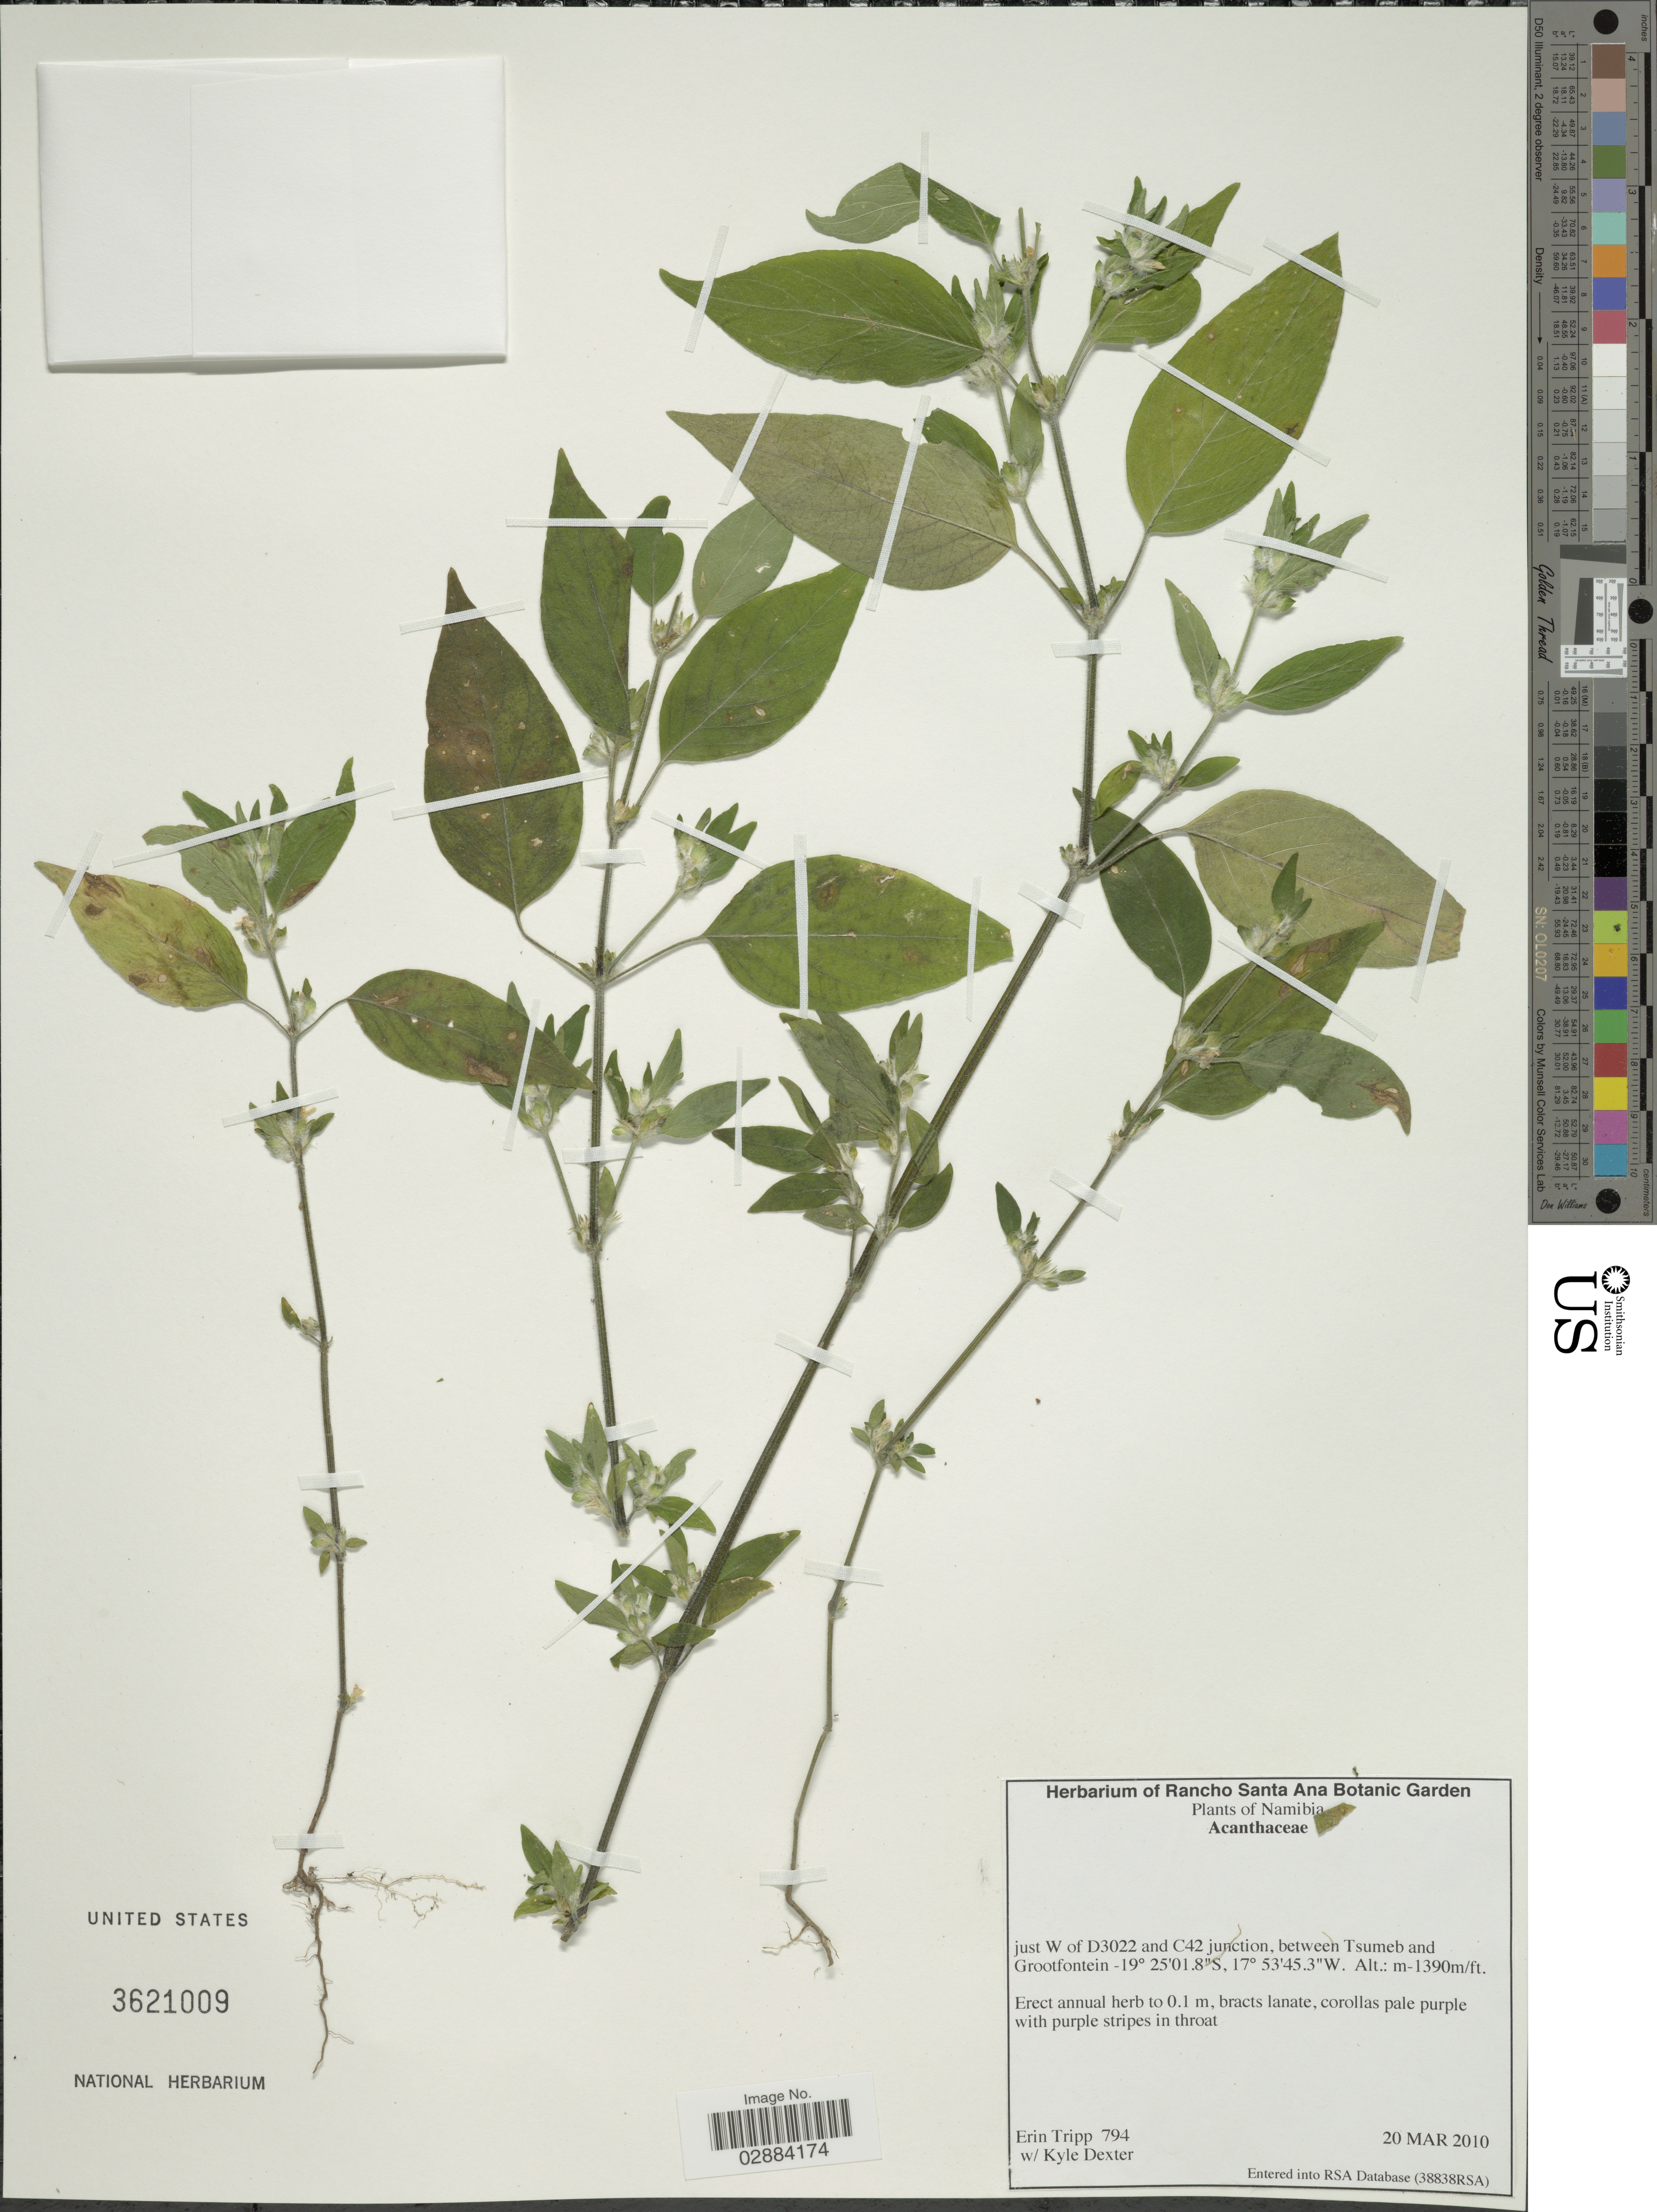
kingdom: Plantae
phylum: Tracheophyta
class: Magnoliopsida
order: Lamiales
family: Acanthaceae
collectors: E. Tripp & K. Dexter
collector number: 794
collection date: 2010-03-20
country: Namibia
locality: Just W of D3022 and C42 junction, between Tsumeb and Grootfontein.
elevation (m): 1390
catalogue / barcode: US 3621009